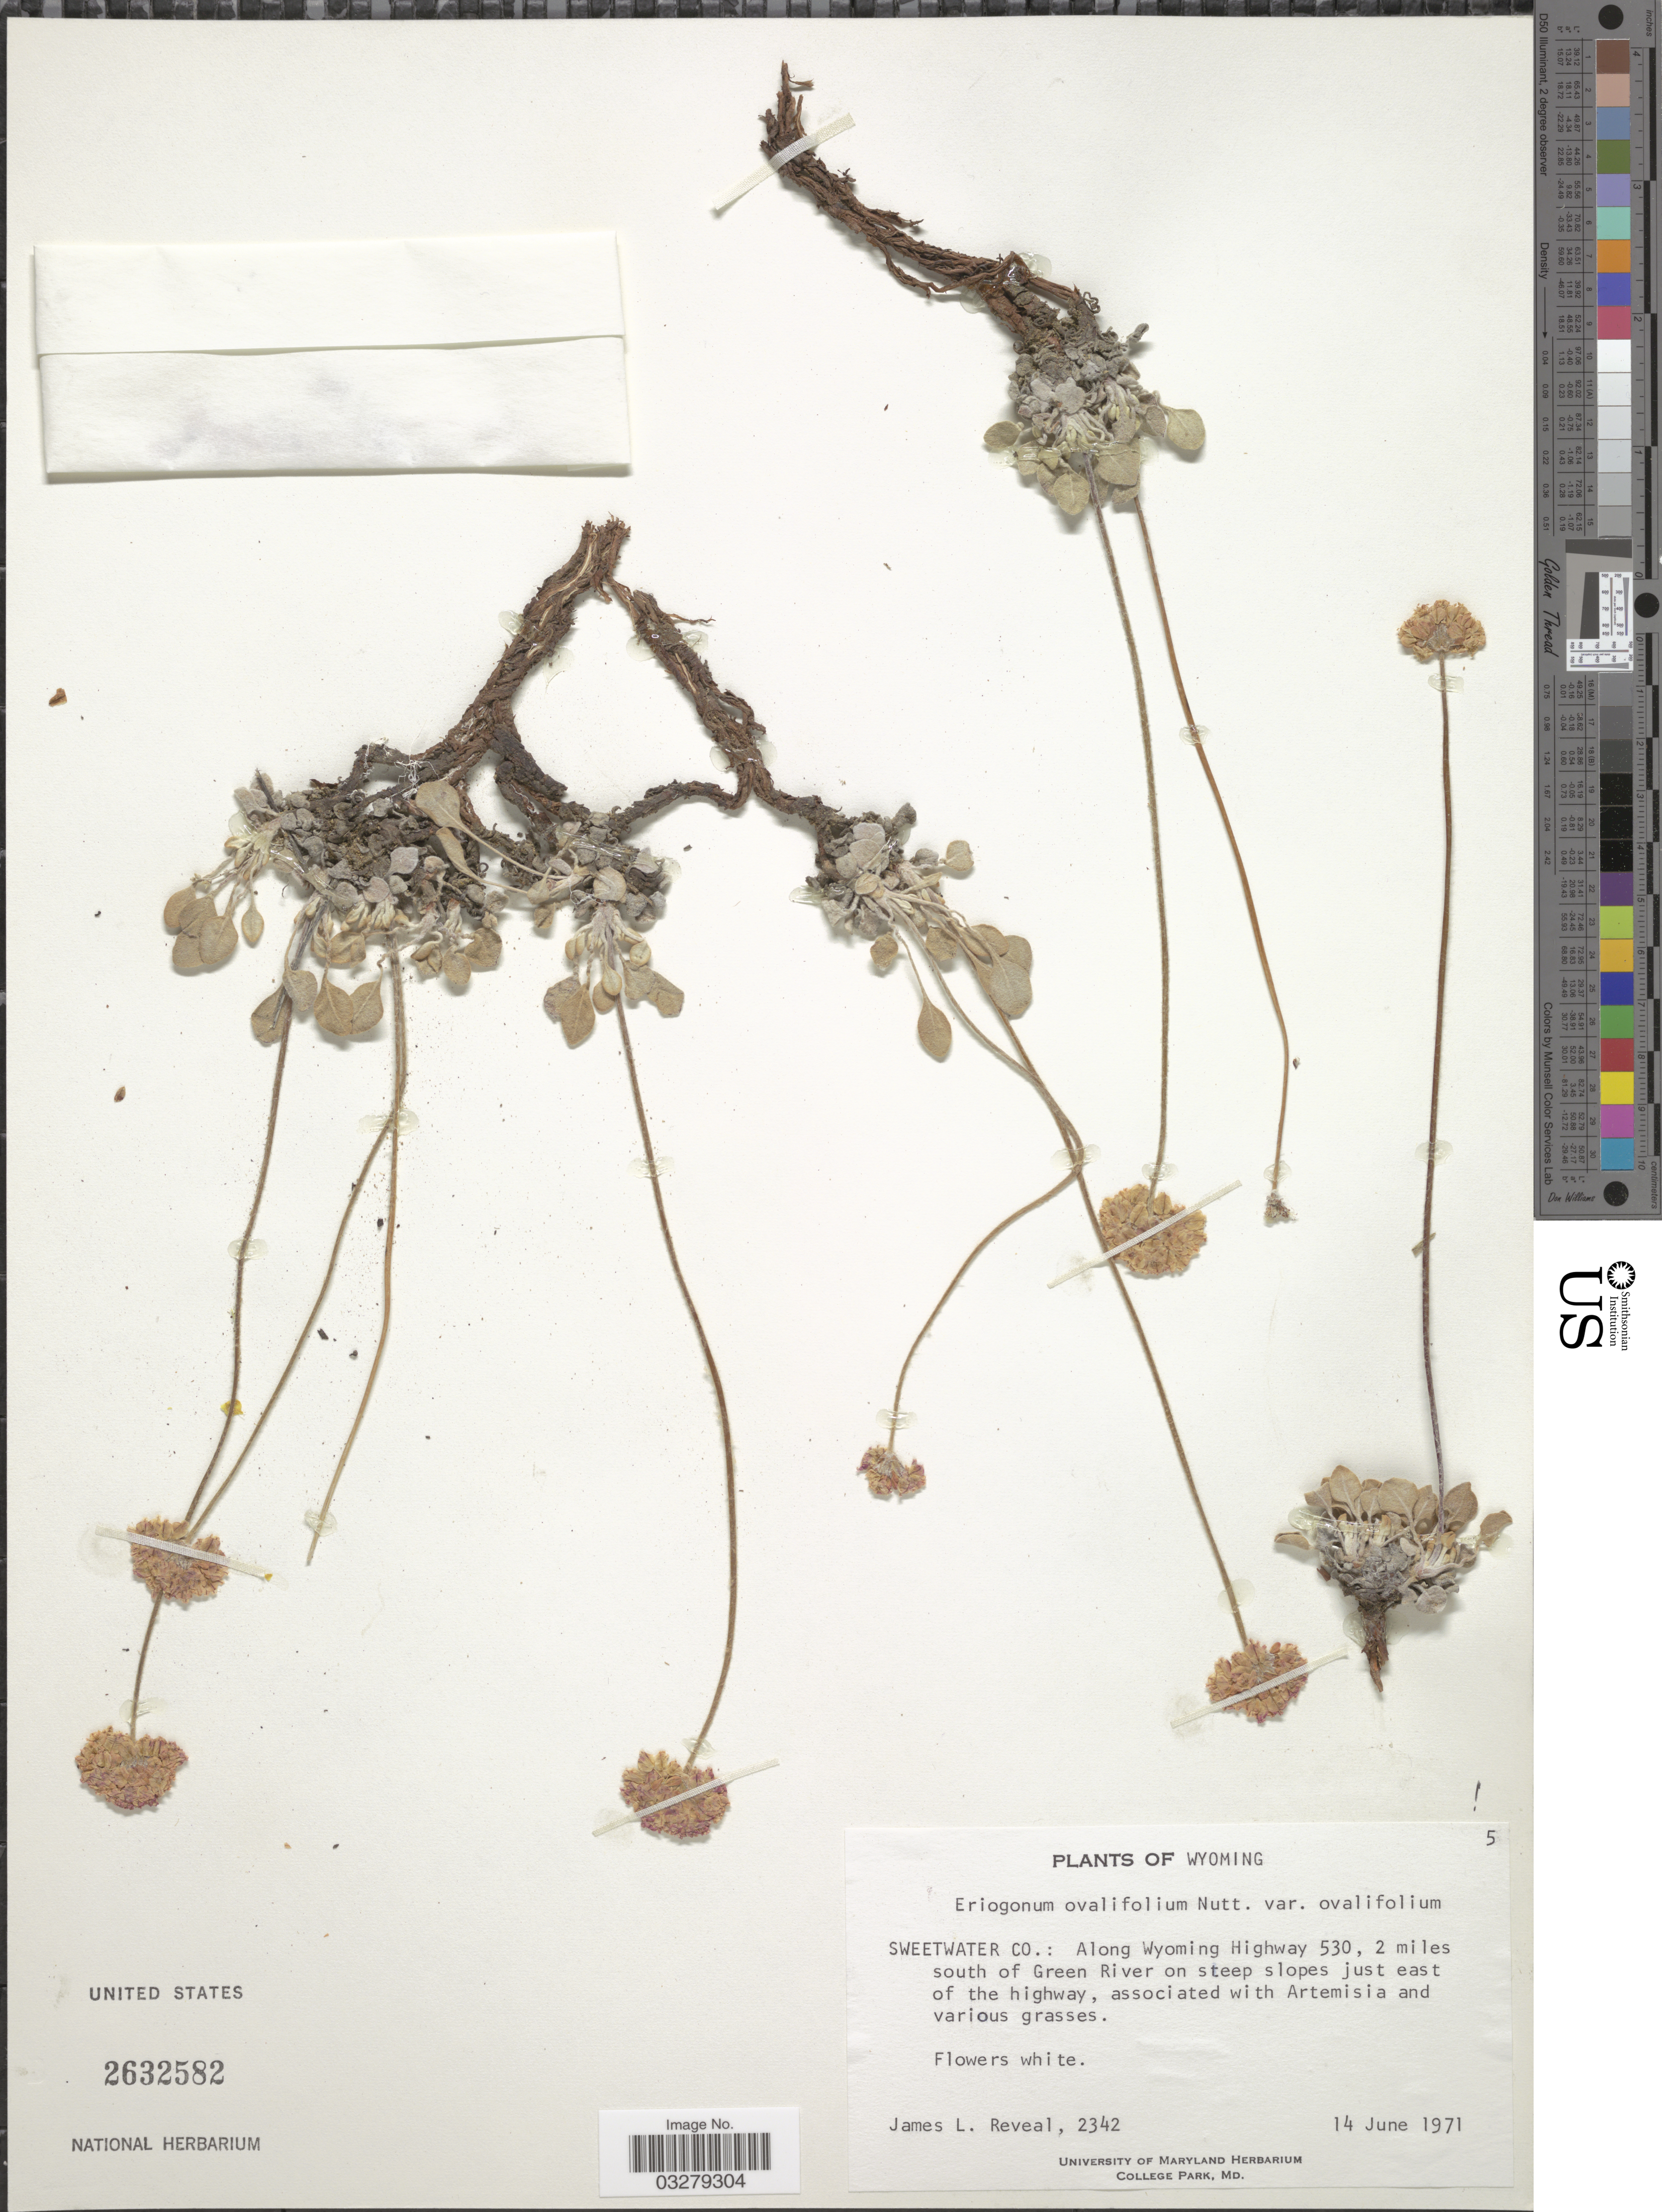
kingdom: Plantae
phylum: Tracheophyta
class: Magnoliopsida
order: Caryophyllales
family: Polygonaceae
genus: Eriogonum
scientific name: Eriogonum ovalifolium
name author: Nutt.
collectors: J. L. Reveal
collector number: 2342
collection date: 1971-06-14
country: United States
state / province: Wyoming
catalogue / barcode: US 2632582